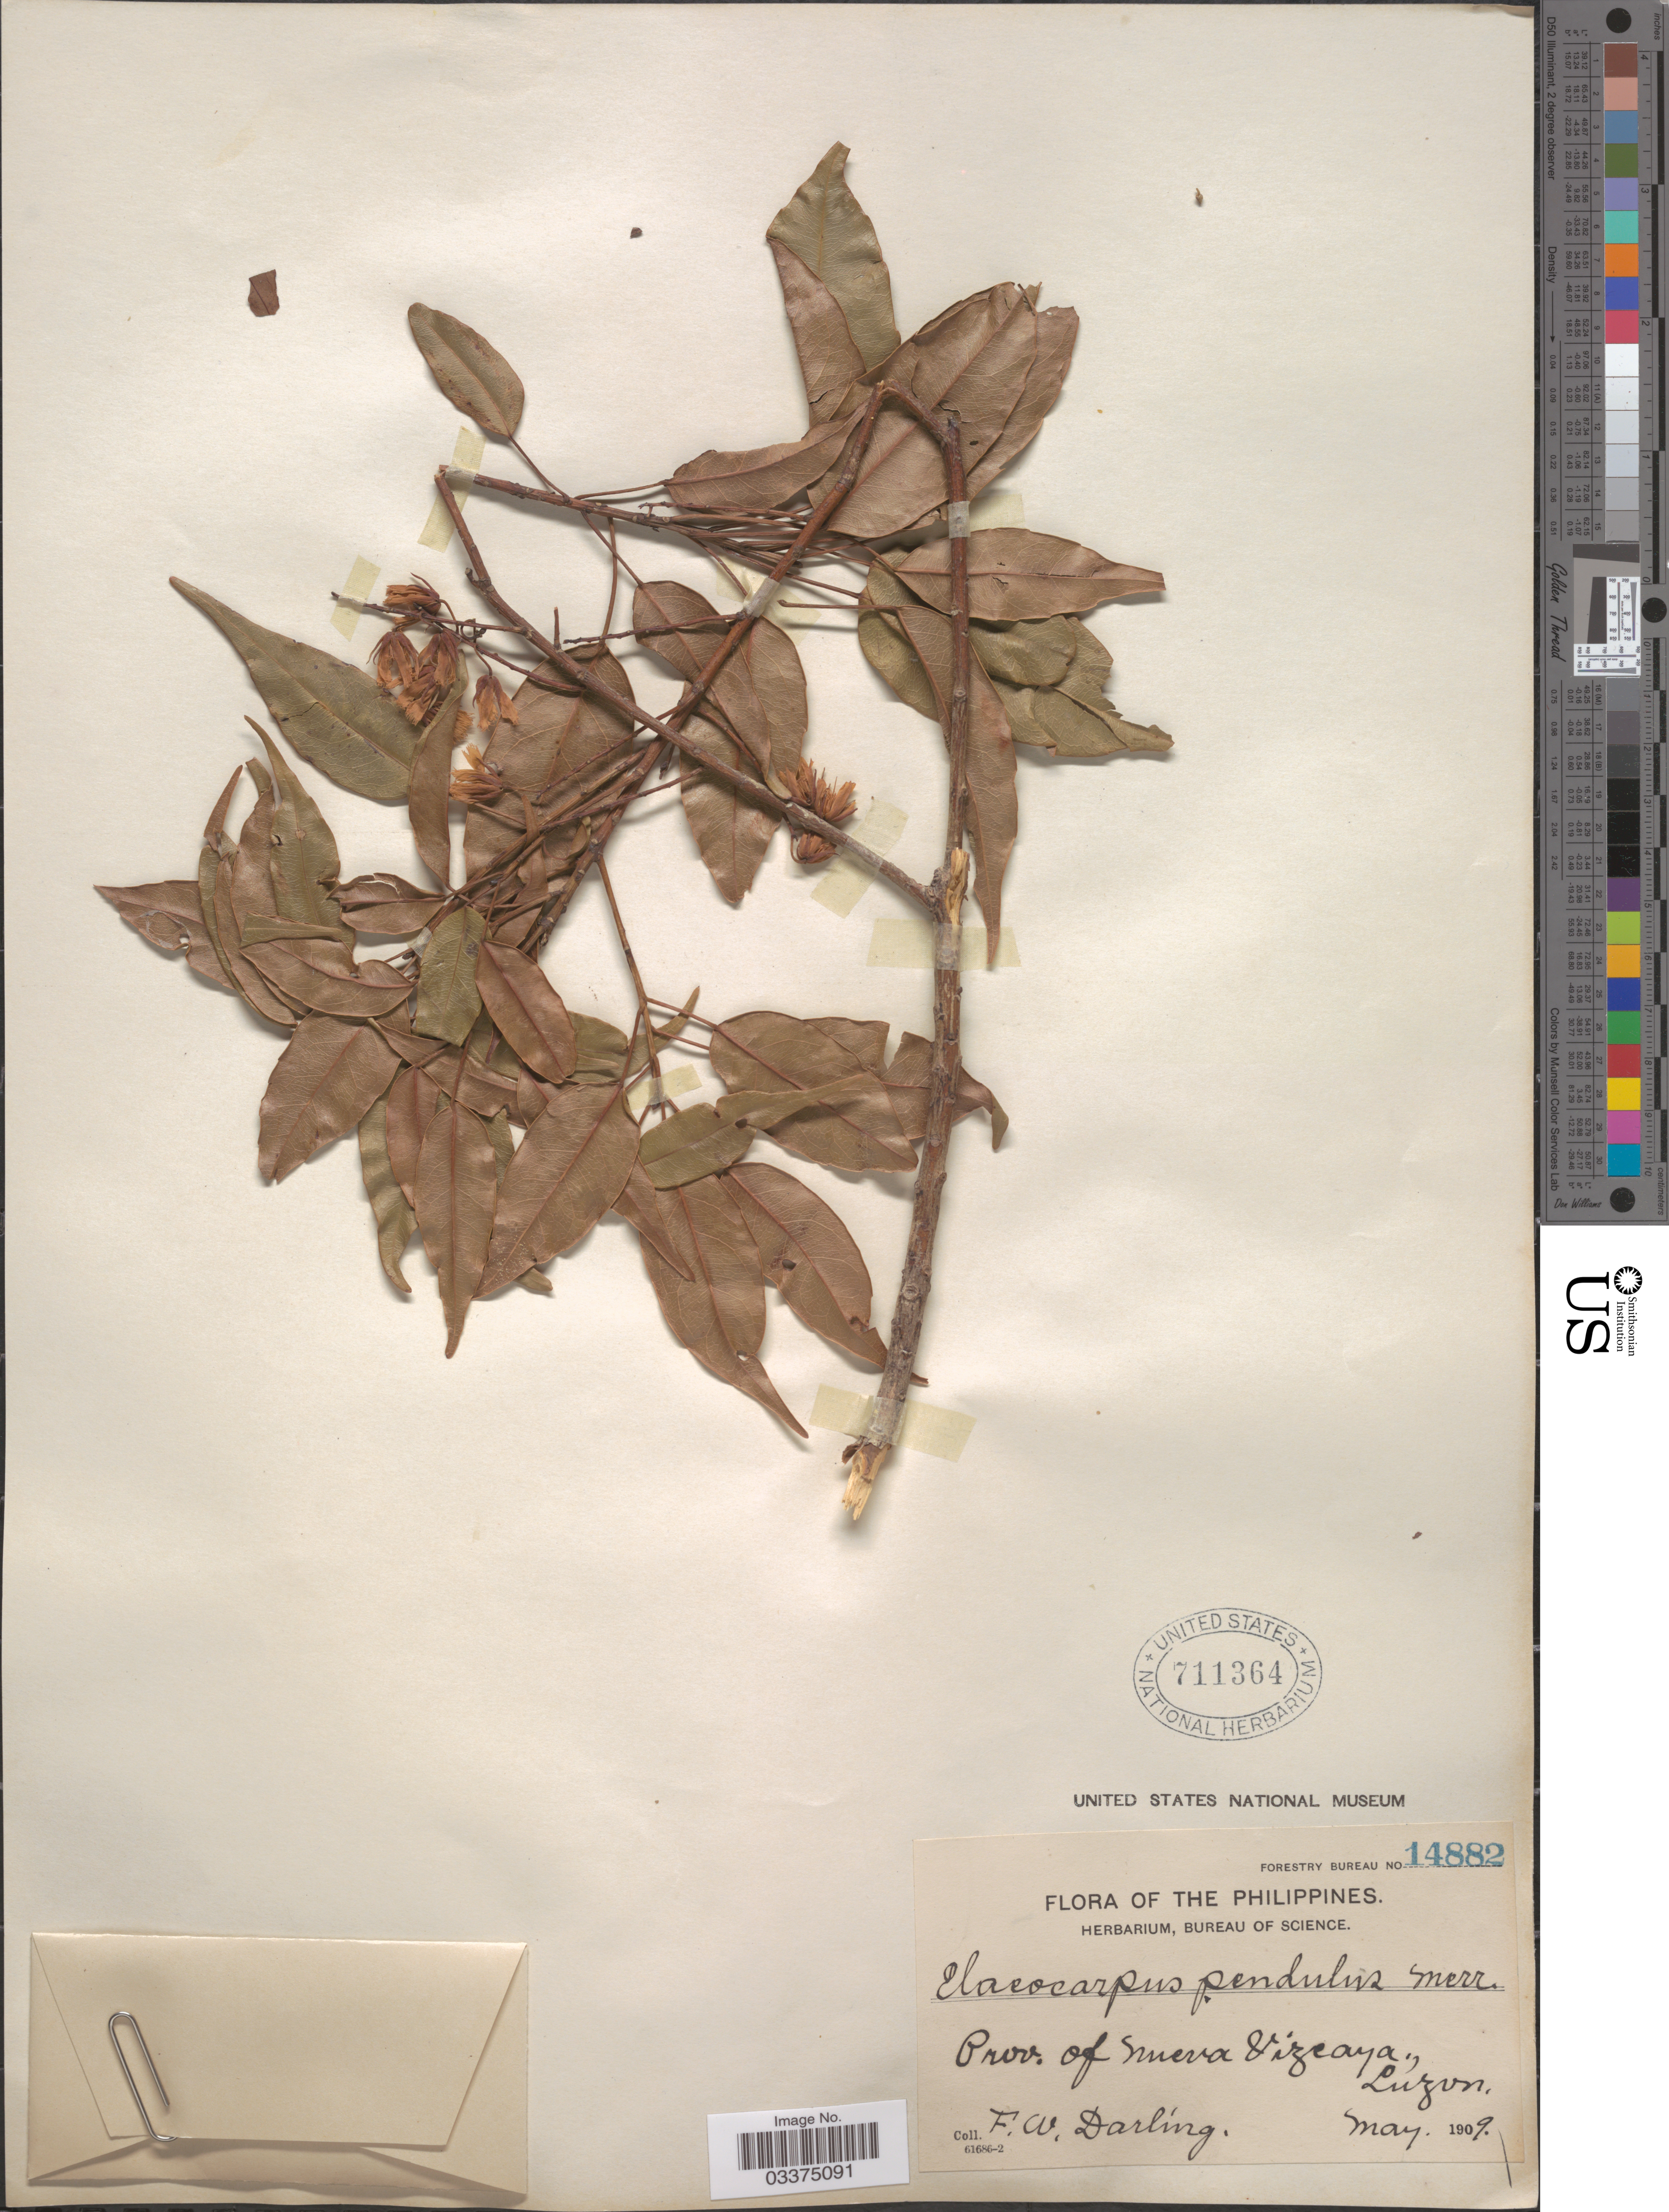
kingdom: Plantae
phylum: Tracheophyta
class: Magnoliopsida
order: Oxalidales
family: Elaeocarpaceae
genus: Elaeocarpus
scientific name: Elaeocarpus pendulus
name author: Merr.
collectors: F. Darling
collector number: Forestry Bureau 14882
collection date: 1909-05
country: Philippines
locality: Prov. of Nueva Vizcaya,, Luzon.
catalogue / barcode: US 711364